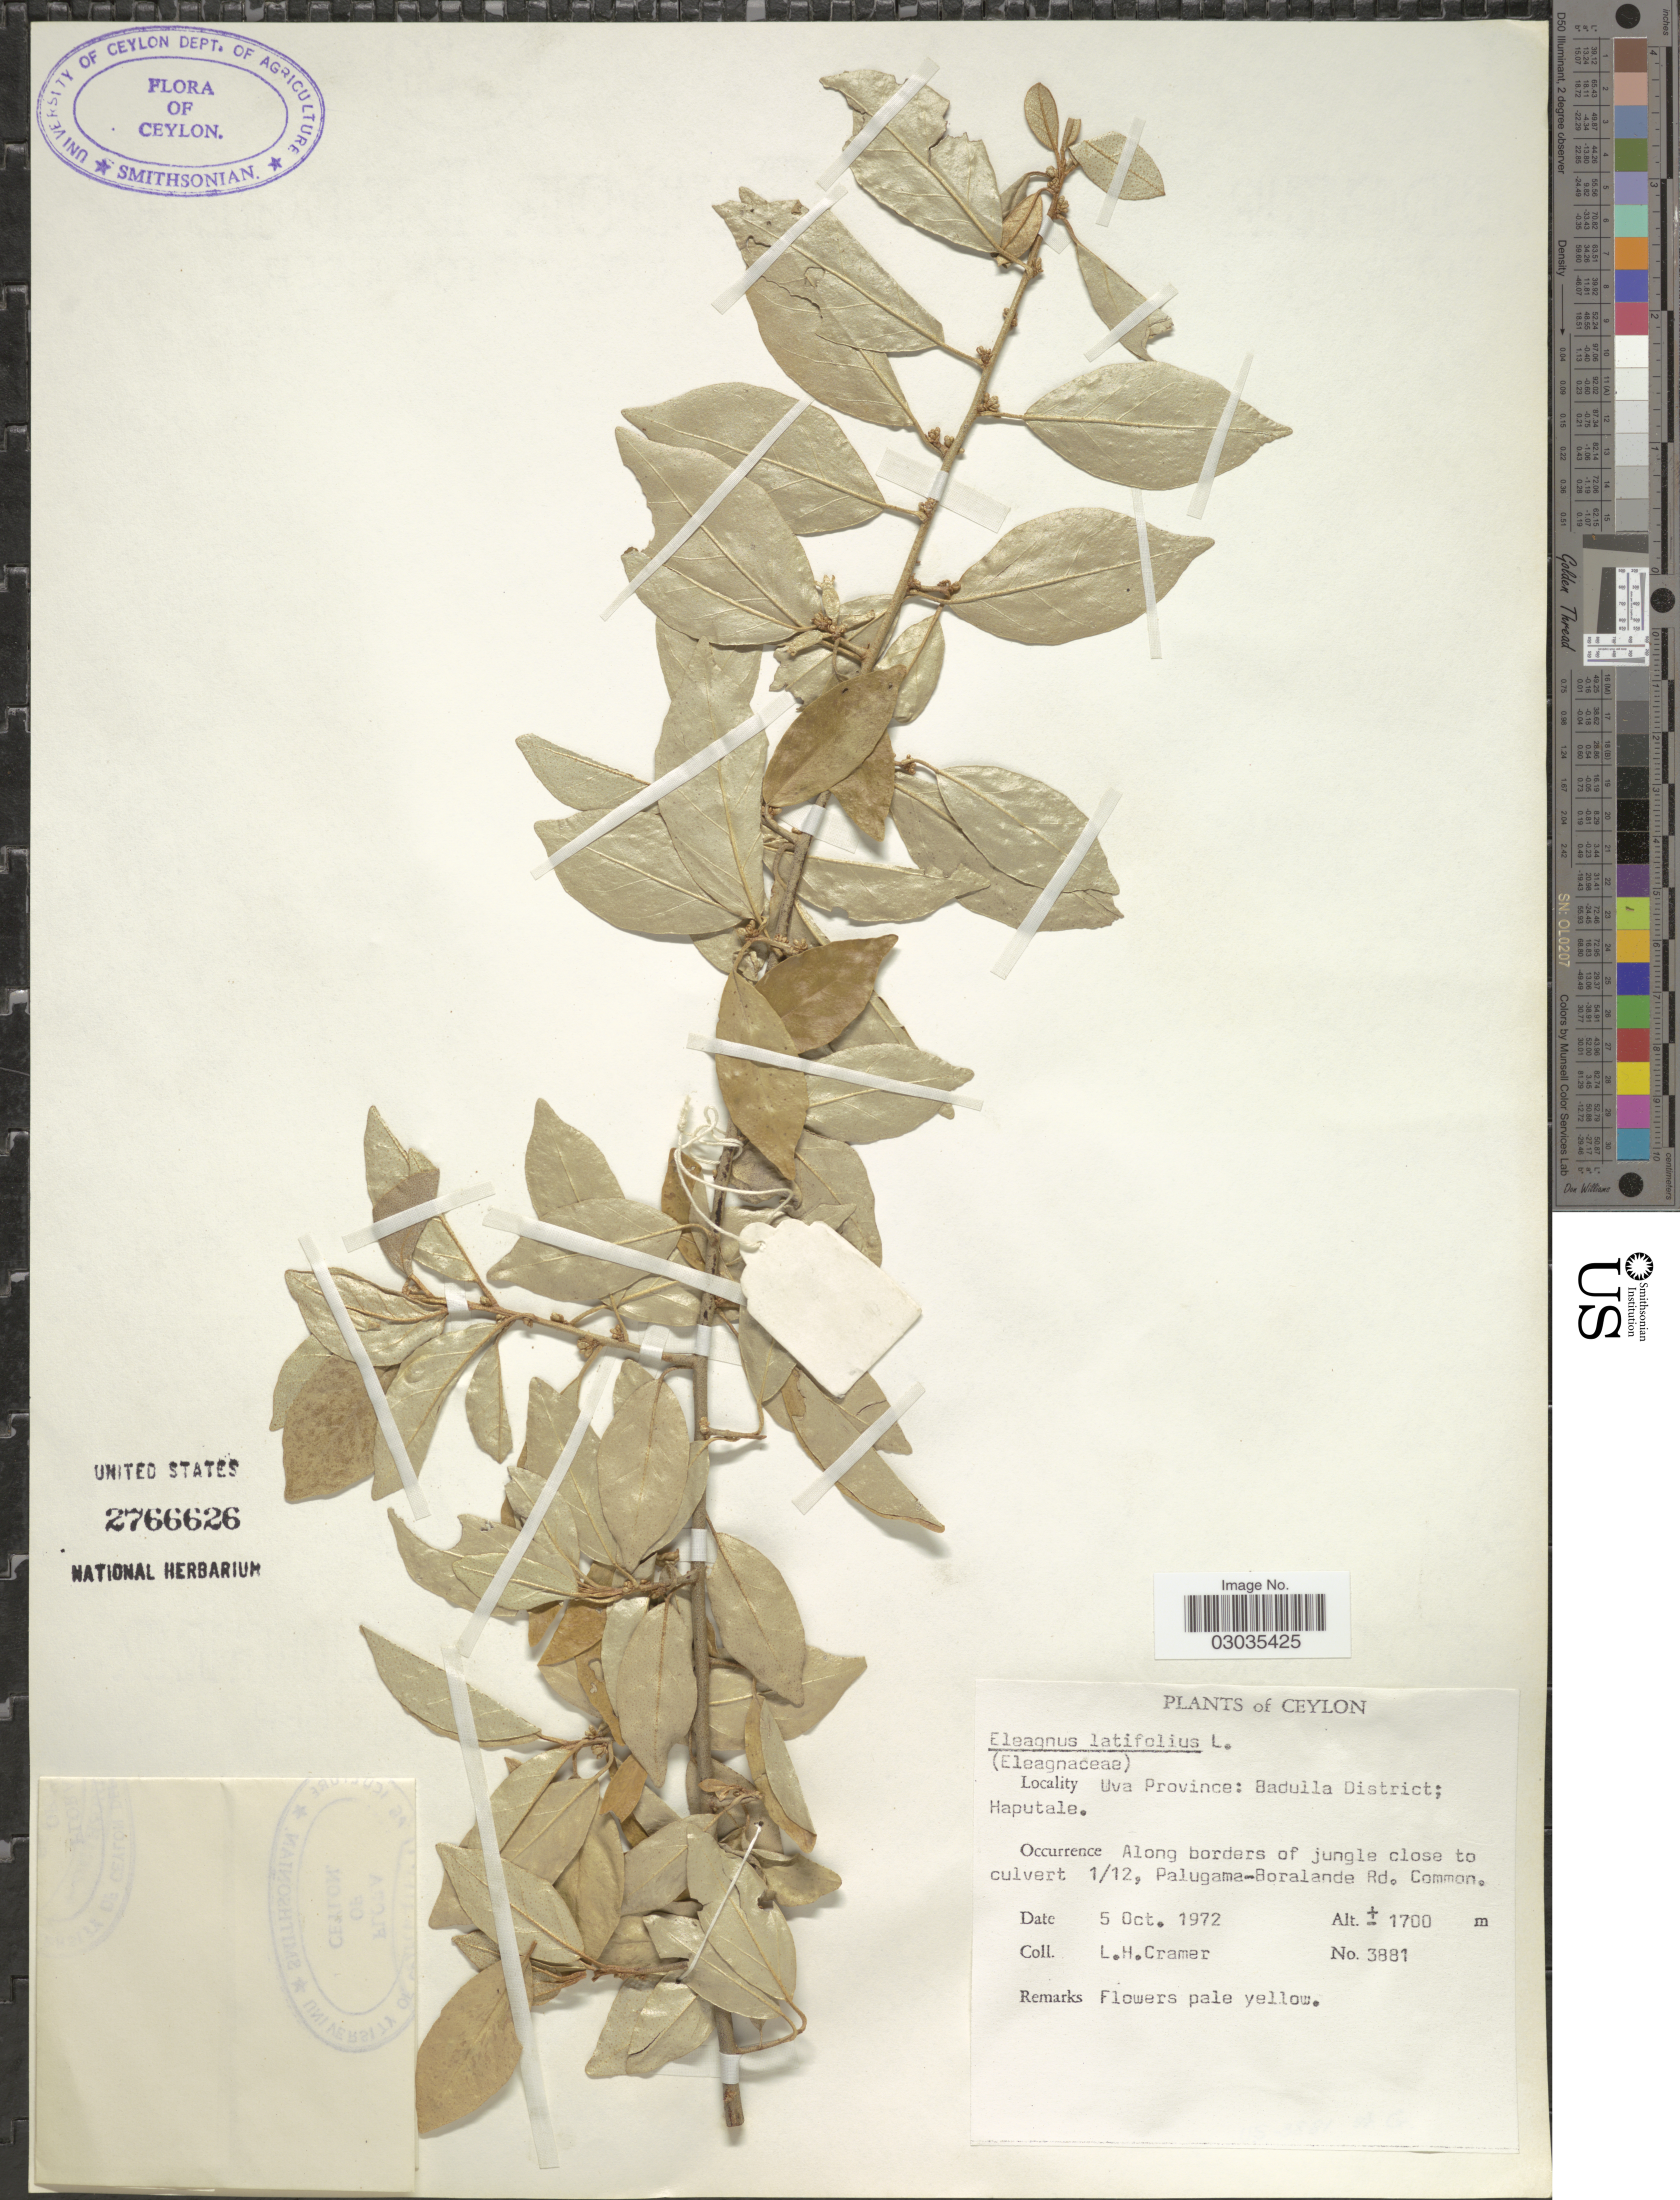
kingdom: Plantae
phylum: Tracheophyta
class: Magnoliopsida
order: Rosales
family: Elaeagnaceae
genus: Elaeagnus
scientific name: Elaeagnus latifolia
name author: L.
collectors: L. H. Cramer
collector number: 3881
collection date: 1972-10-05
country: Sri Lanka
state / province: Uva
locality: Ceylon. Badulla District; Haputale. Along borders of jungle close to culvert 1/12, Palugama-Boralande Rd.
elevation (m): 1700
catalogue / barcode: US 2766626